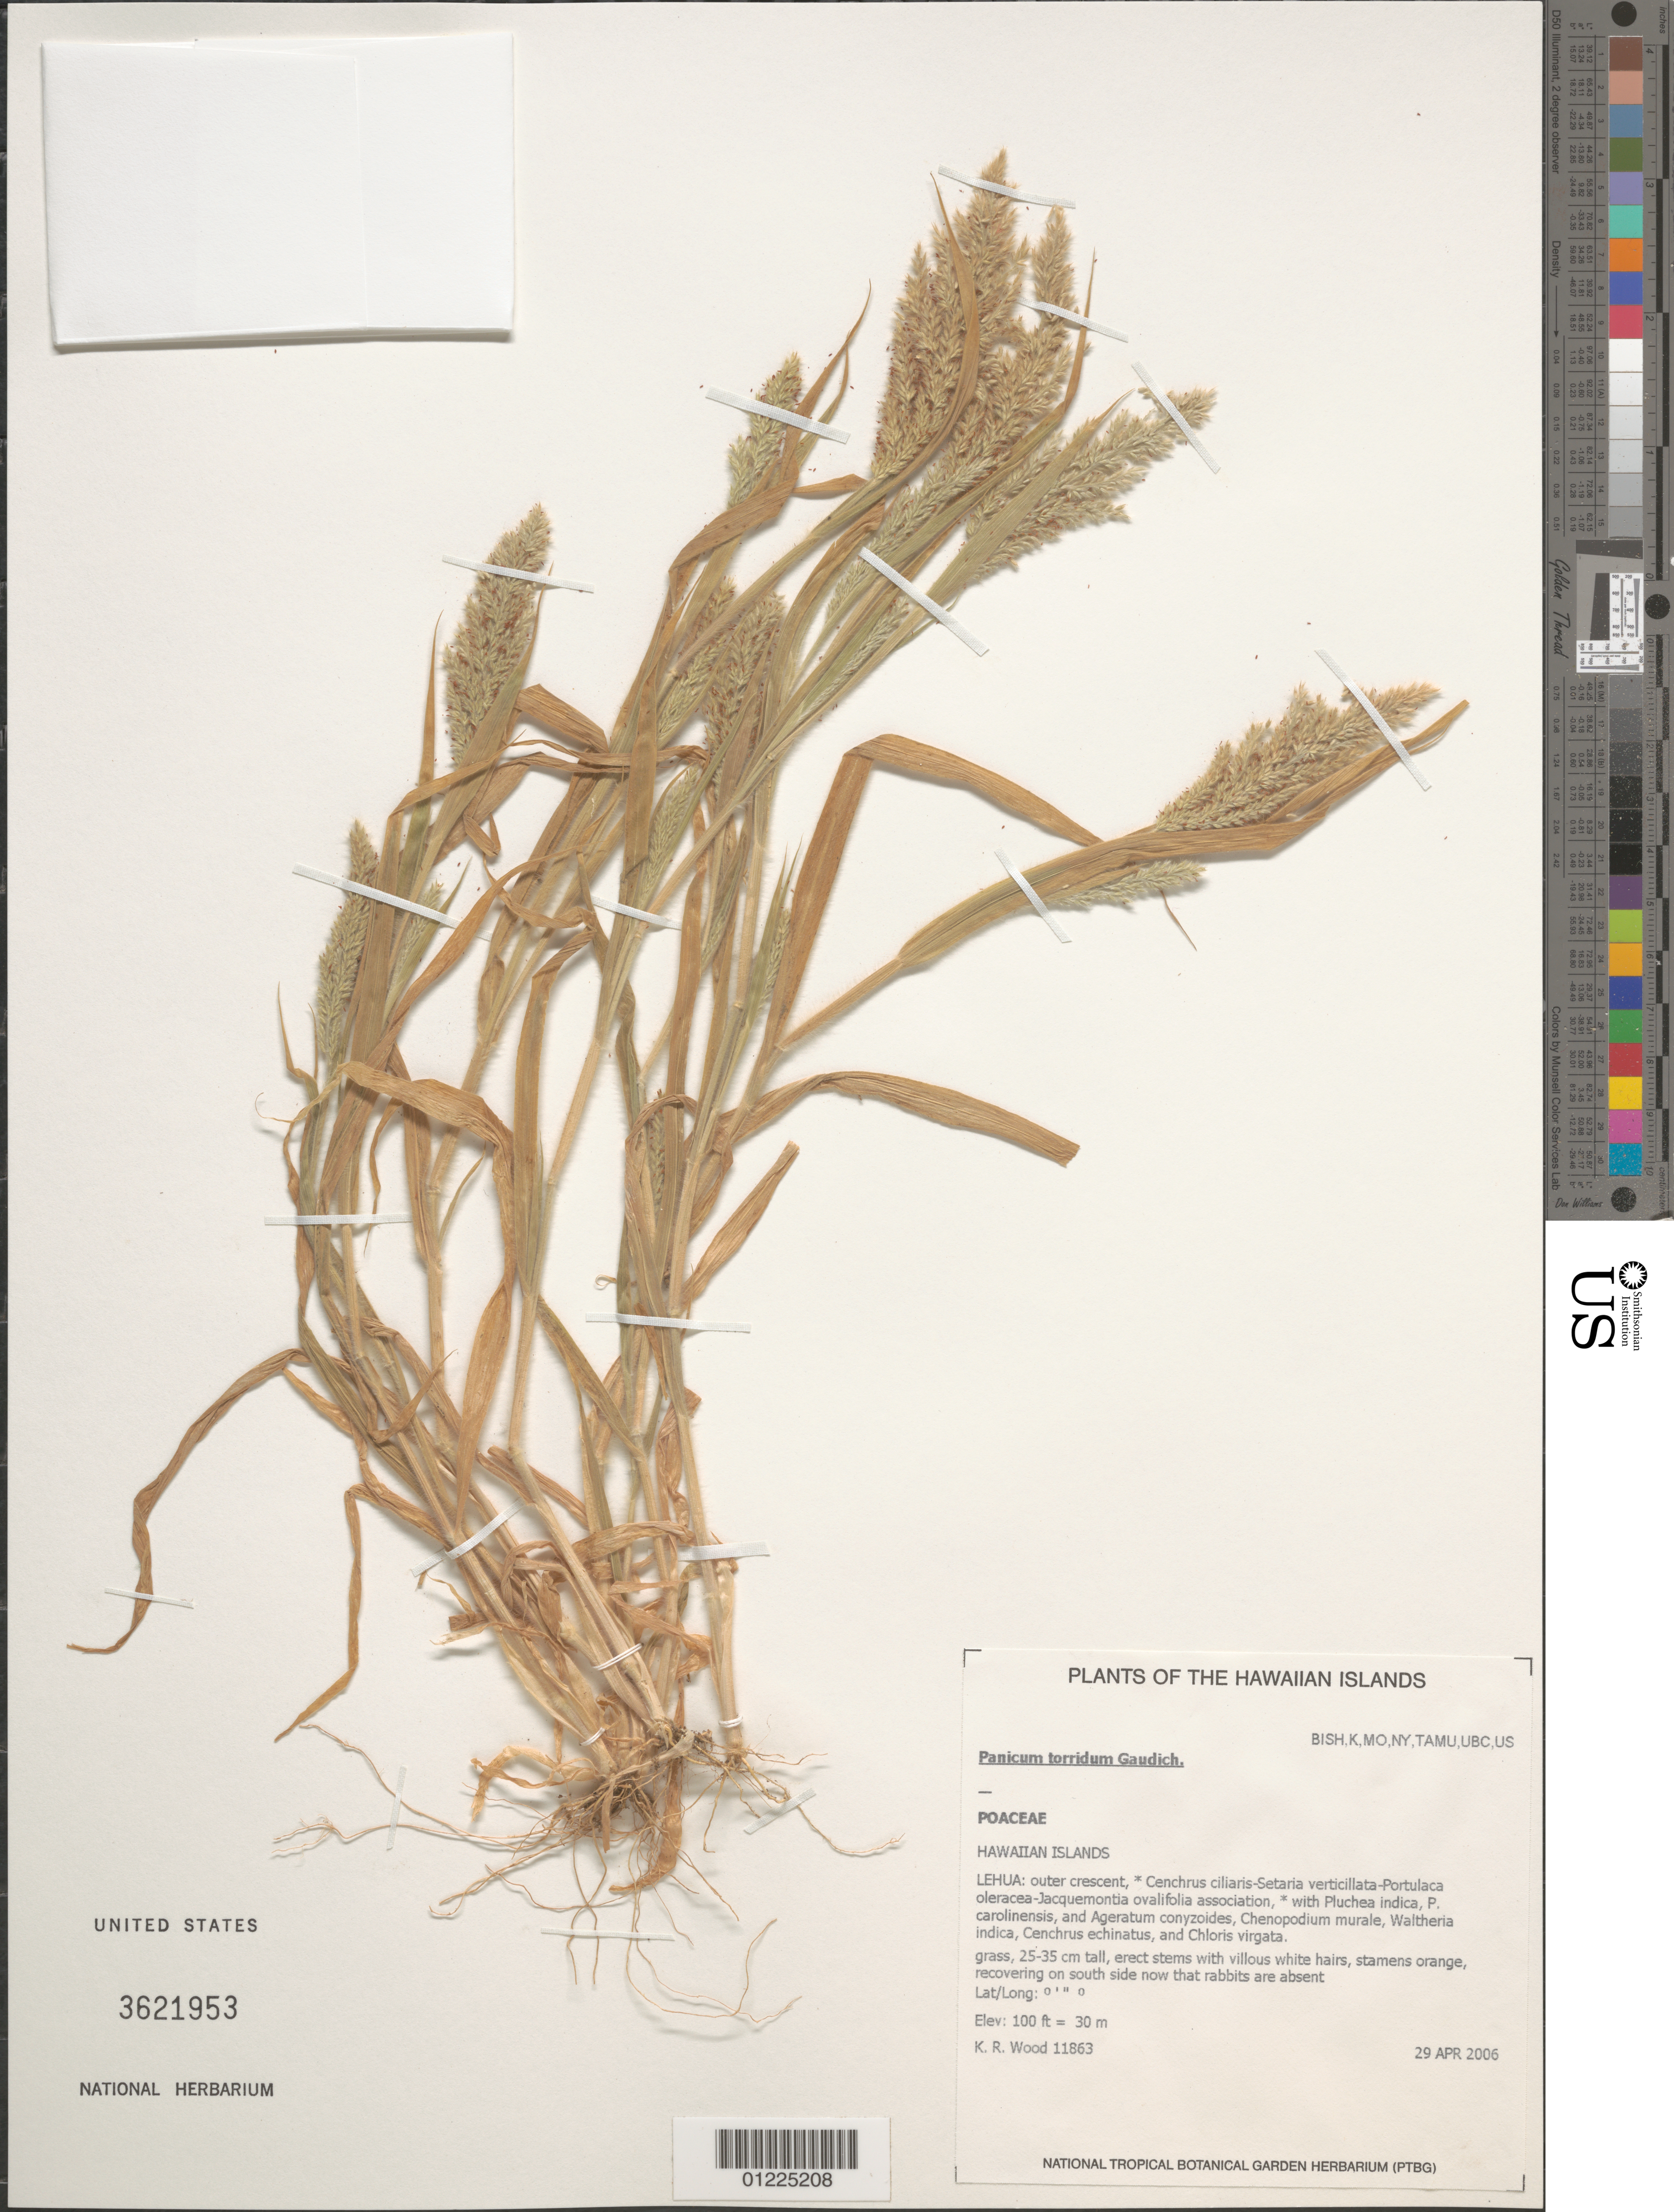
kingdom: Plantae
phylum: Tracheophyta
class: Liliopsida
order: Poales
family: Poaceae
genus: Panicum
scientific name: Panicum torridum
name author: Gaudich.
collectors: K. R. Wood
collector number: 11863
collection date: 2006-04-29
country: United States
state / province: Hawaii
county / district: Kauai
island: Lehua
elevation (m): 30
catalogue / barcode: US 3621953